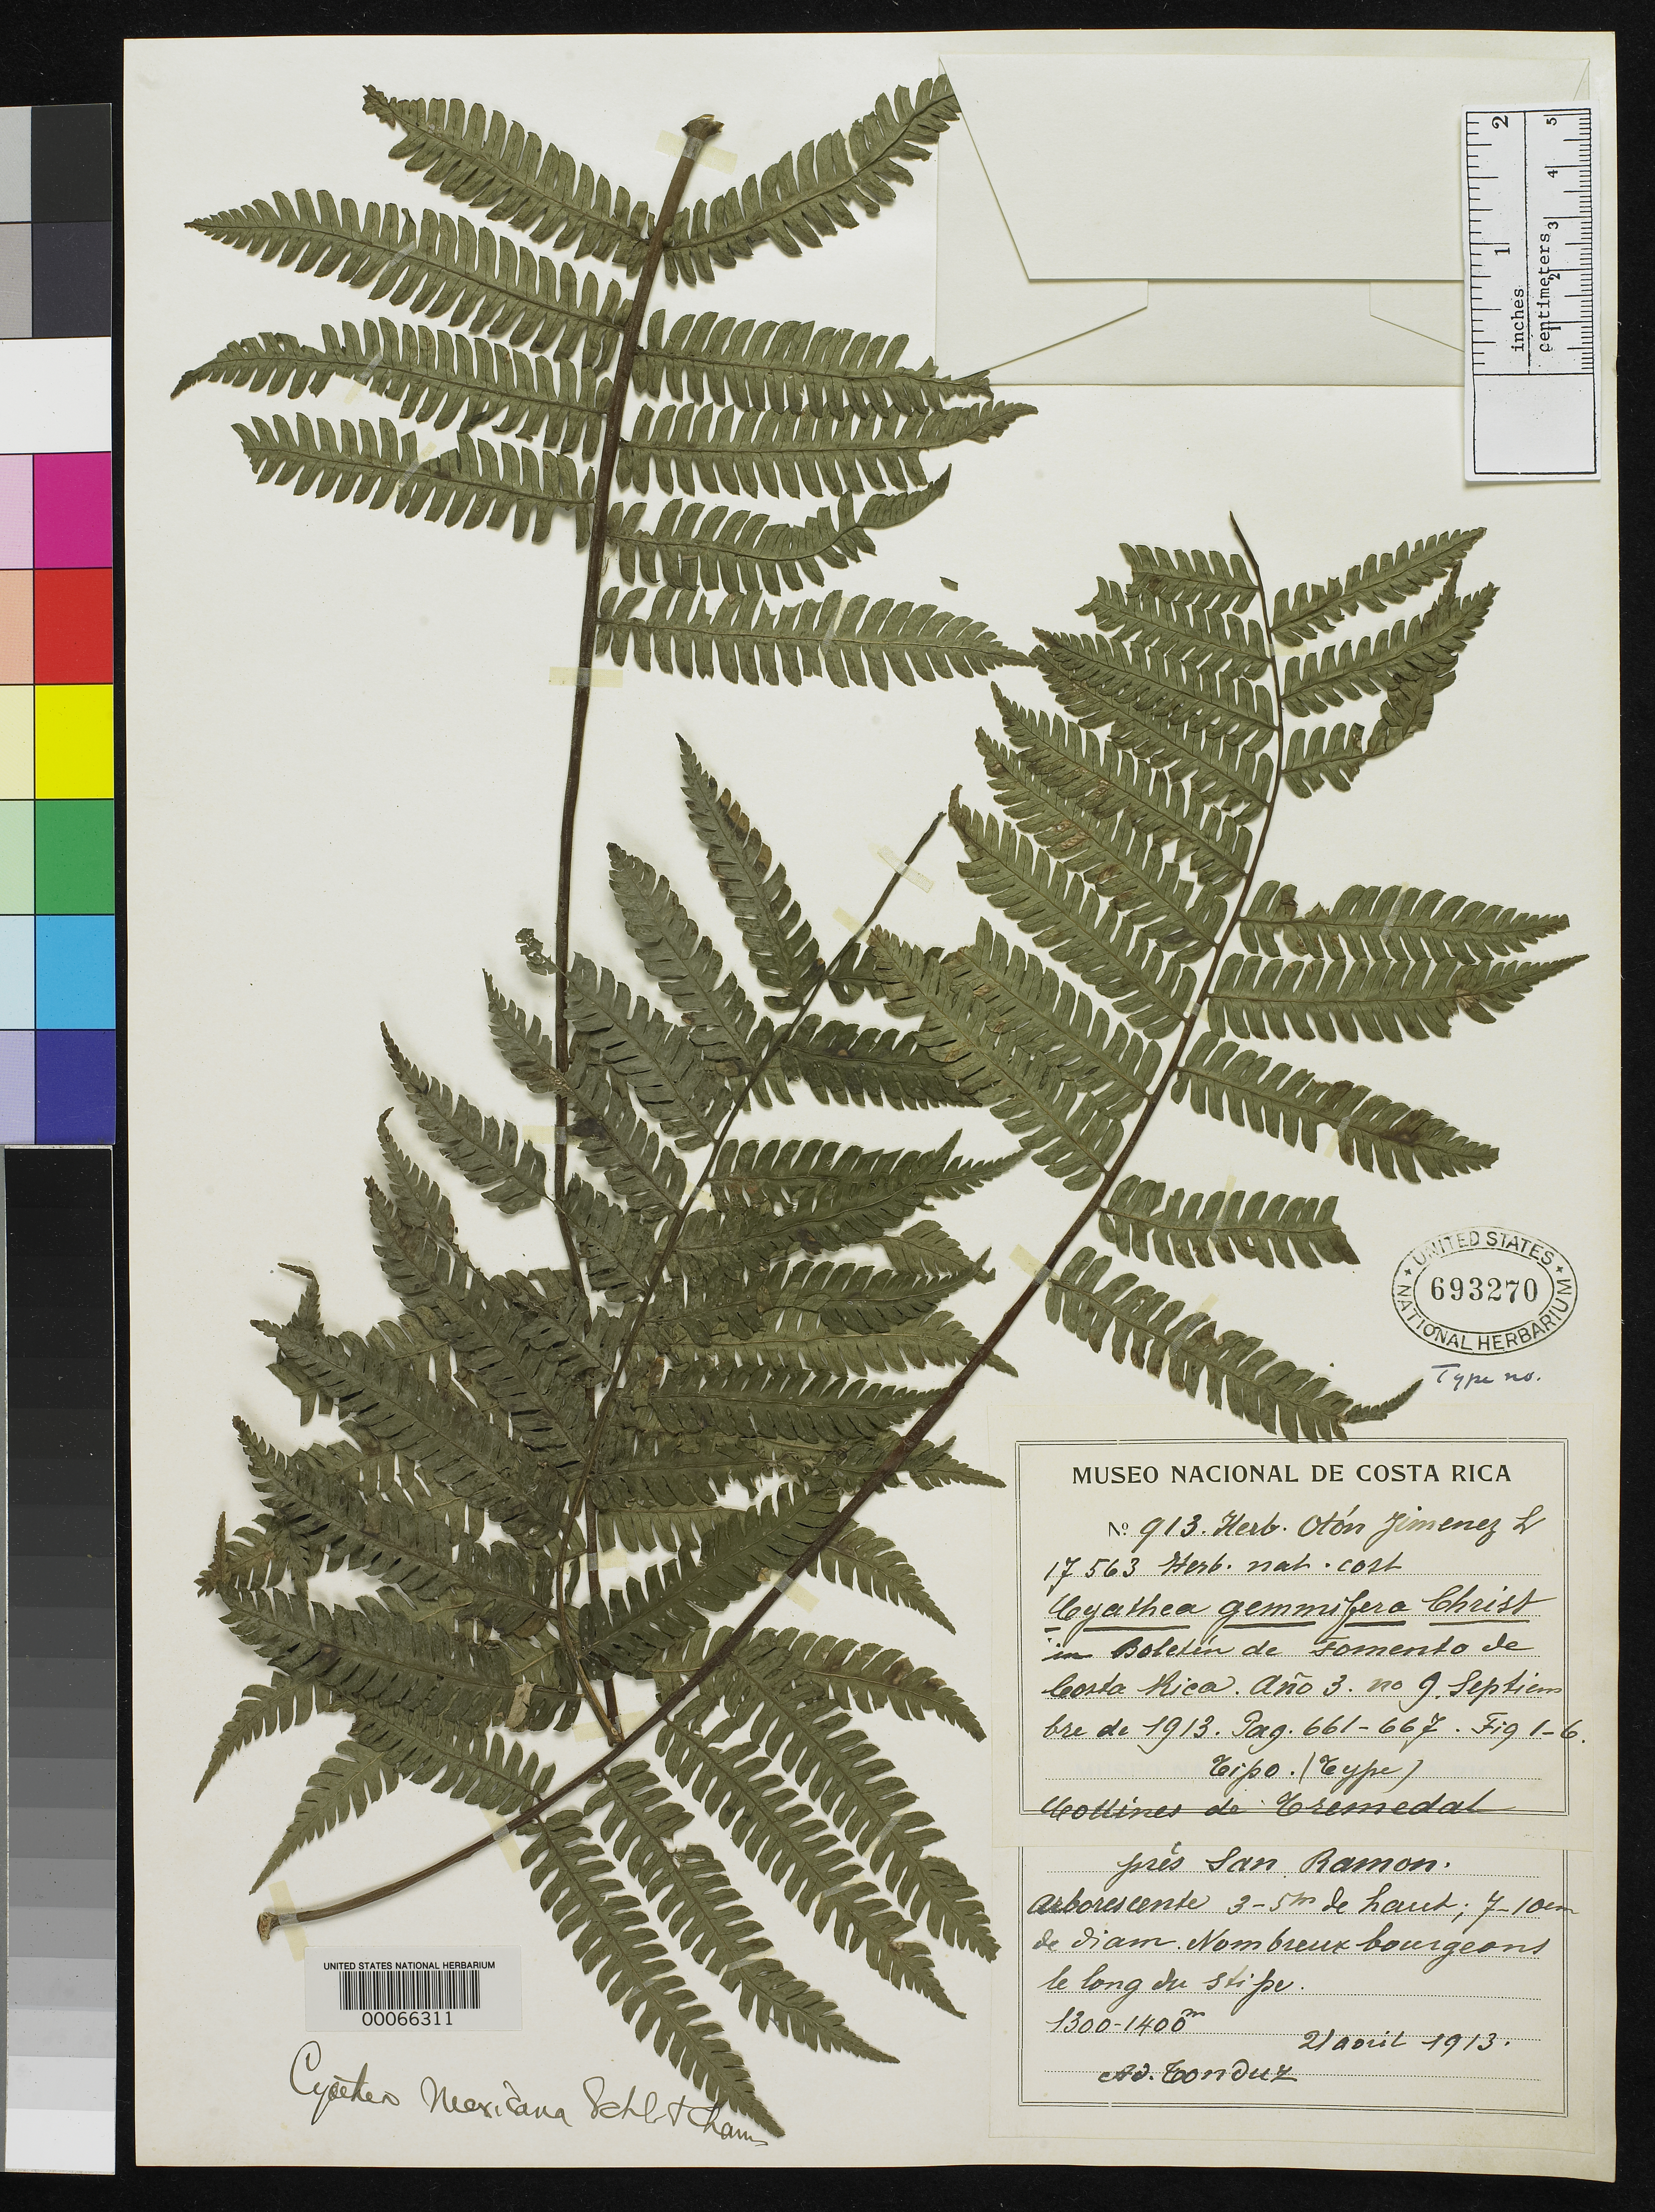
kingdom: Plantae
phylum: Tracheophyta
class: Polypodiopsida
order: Cyatheales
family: Cyatheaceae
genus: Cyathea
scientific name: Cyathea gemmifera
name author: Christ ex Jiminez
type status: Type Collection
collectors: A. Tonduz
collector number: Herb. Jiminez 913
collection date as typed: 21 Apr 1913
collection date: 1913-04-21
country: Costa Rica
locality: Pres San Ramon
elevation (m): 1300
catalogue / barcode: US 693270